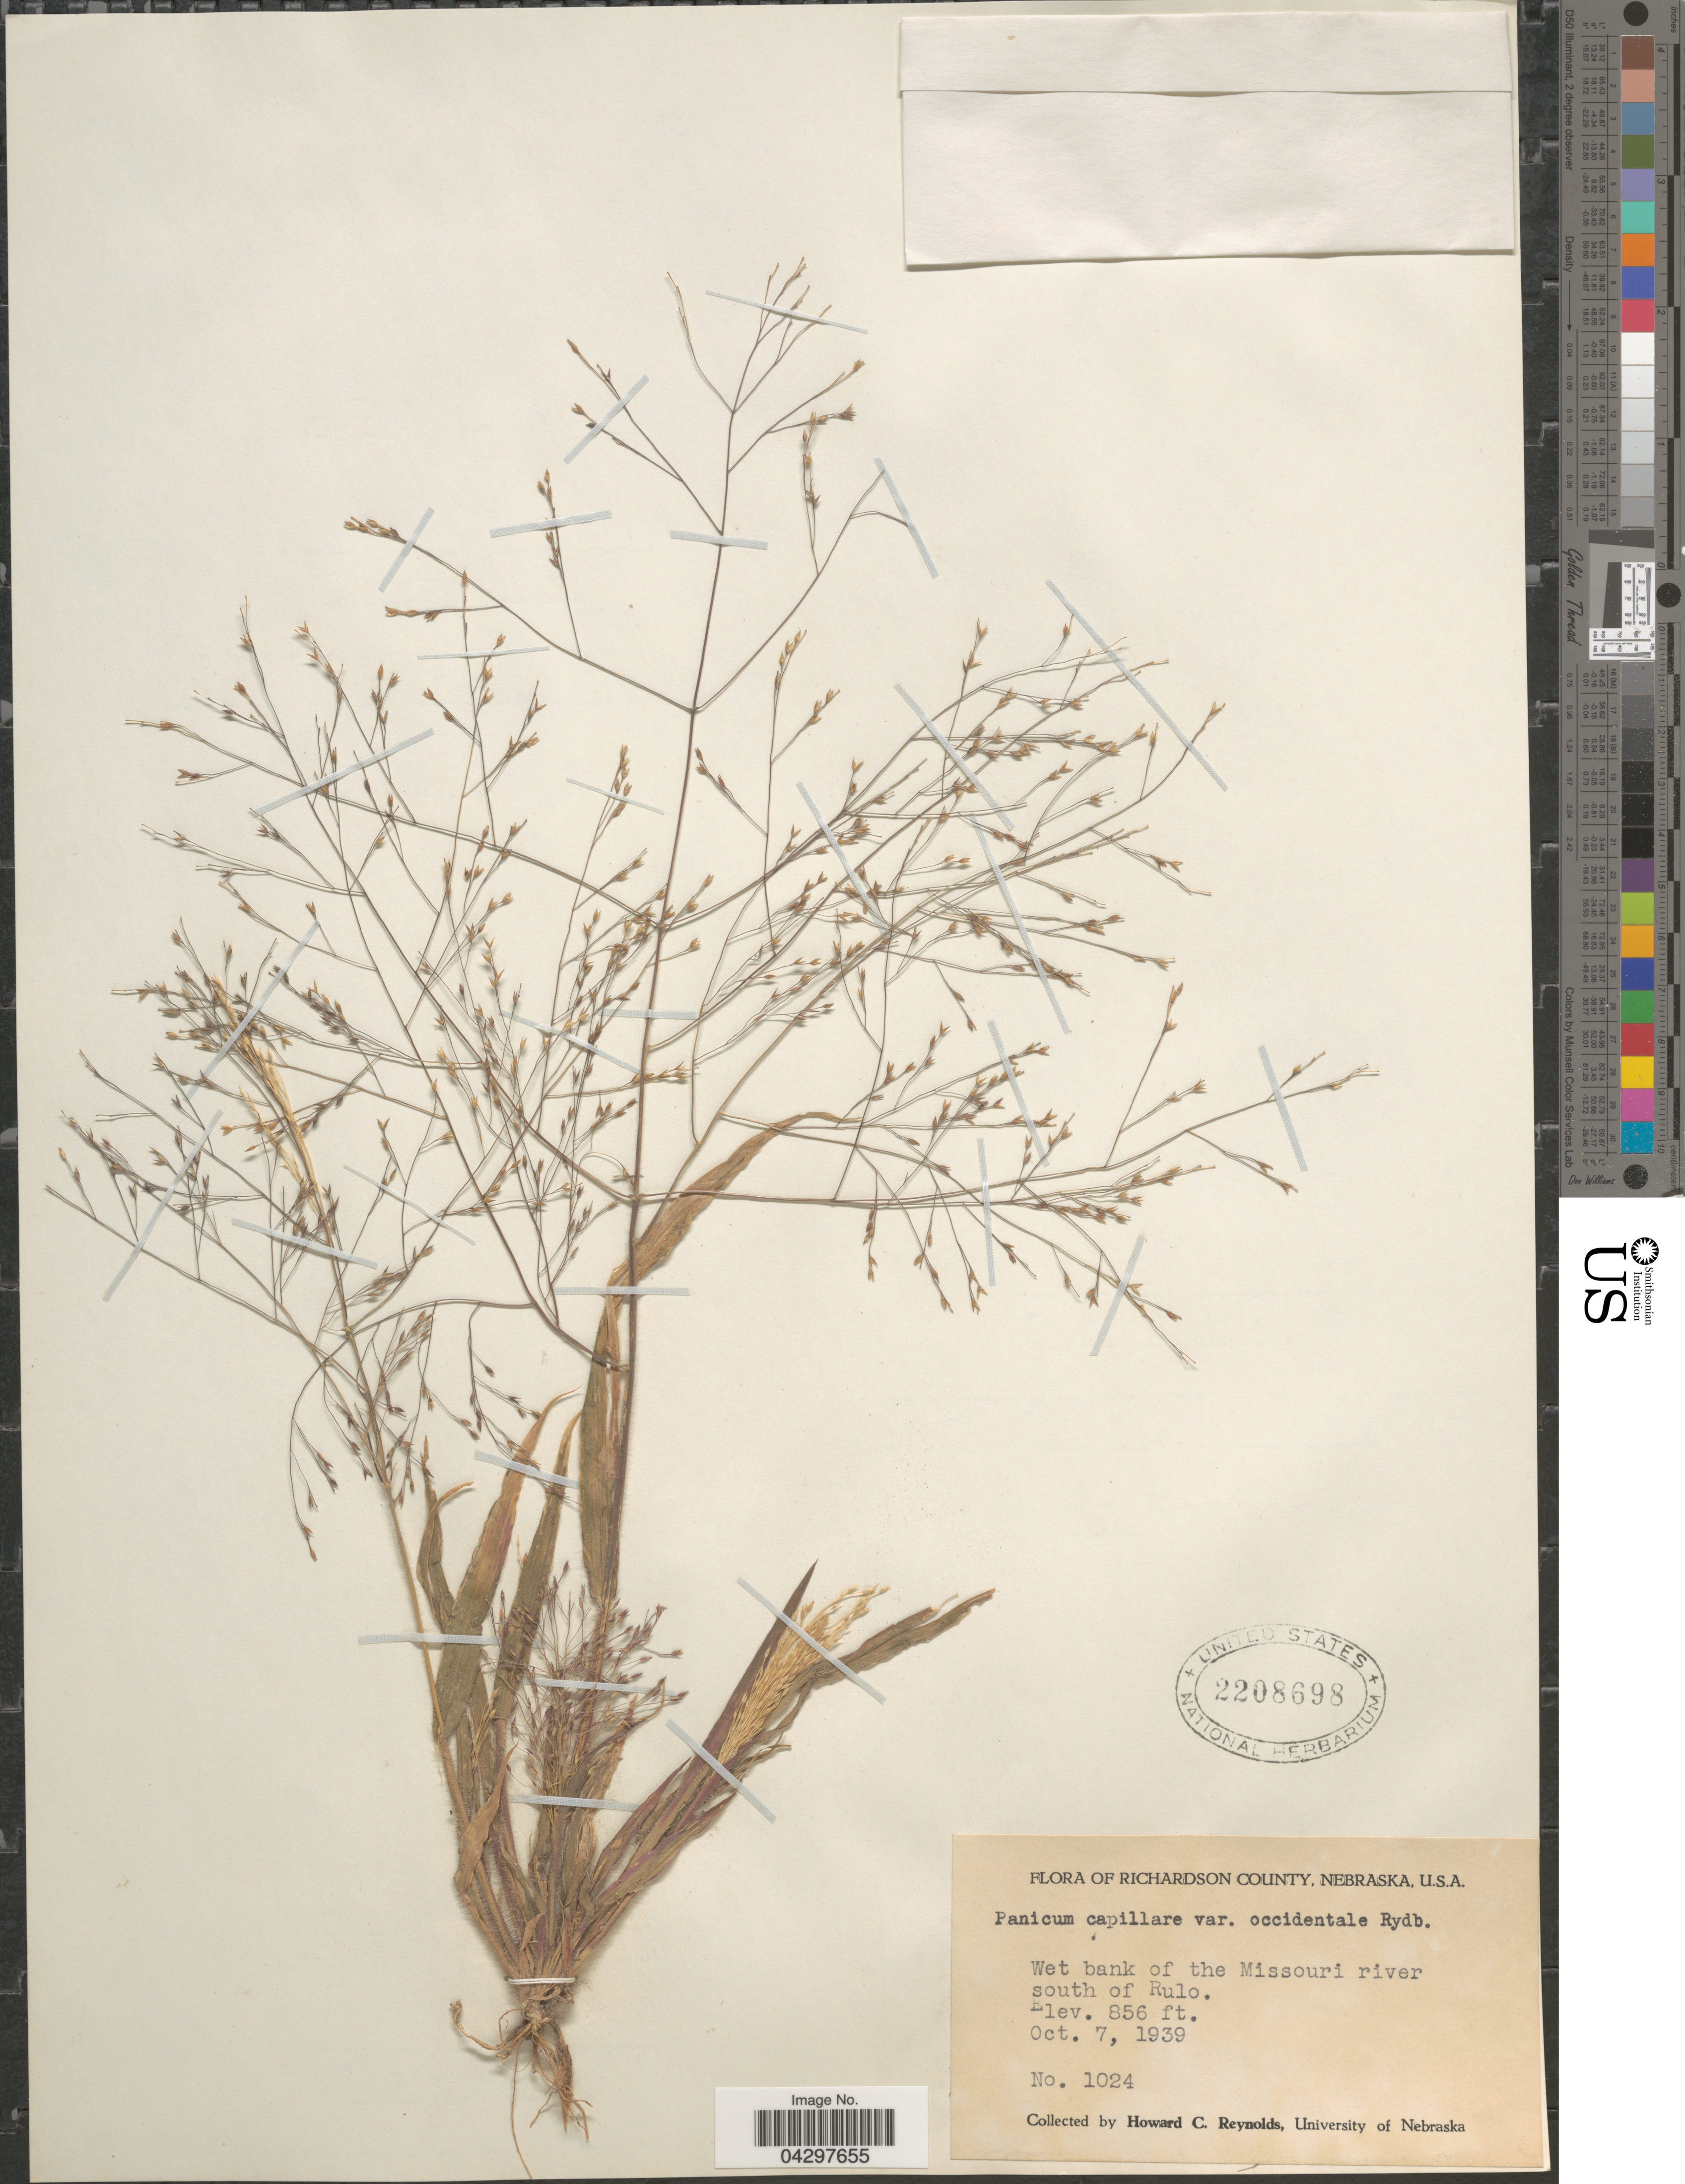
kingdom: Plantae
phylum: Tracheophyta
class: Liliopsida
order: Poales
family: Poaceae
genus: Panicum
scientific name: Panicum capillare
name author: L.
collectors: H. Reynolds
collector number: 1024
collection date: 1939-10-07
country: United States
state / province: Nebraska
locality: Richardson County. Wet bank of the Missouri River south of Rulo.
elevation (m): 261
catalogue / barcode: US 2208698